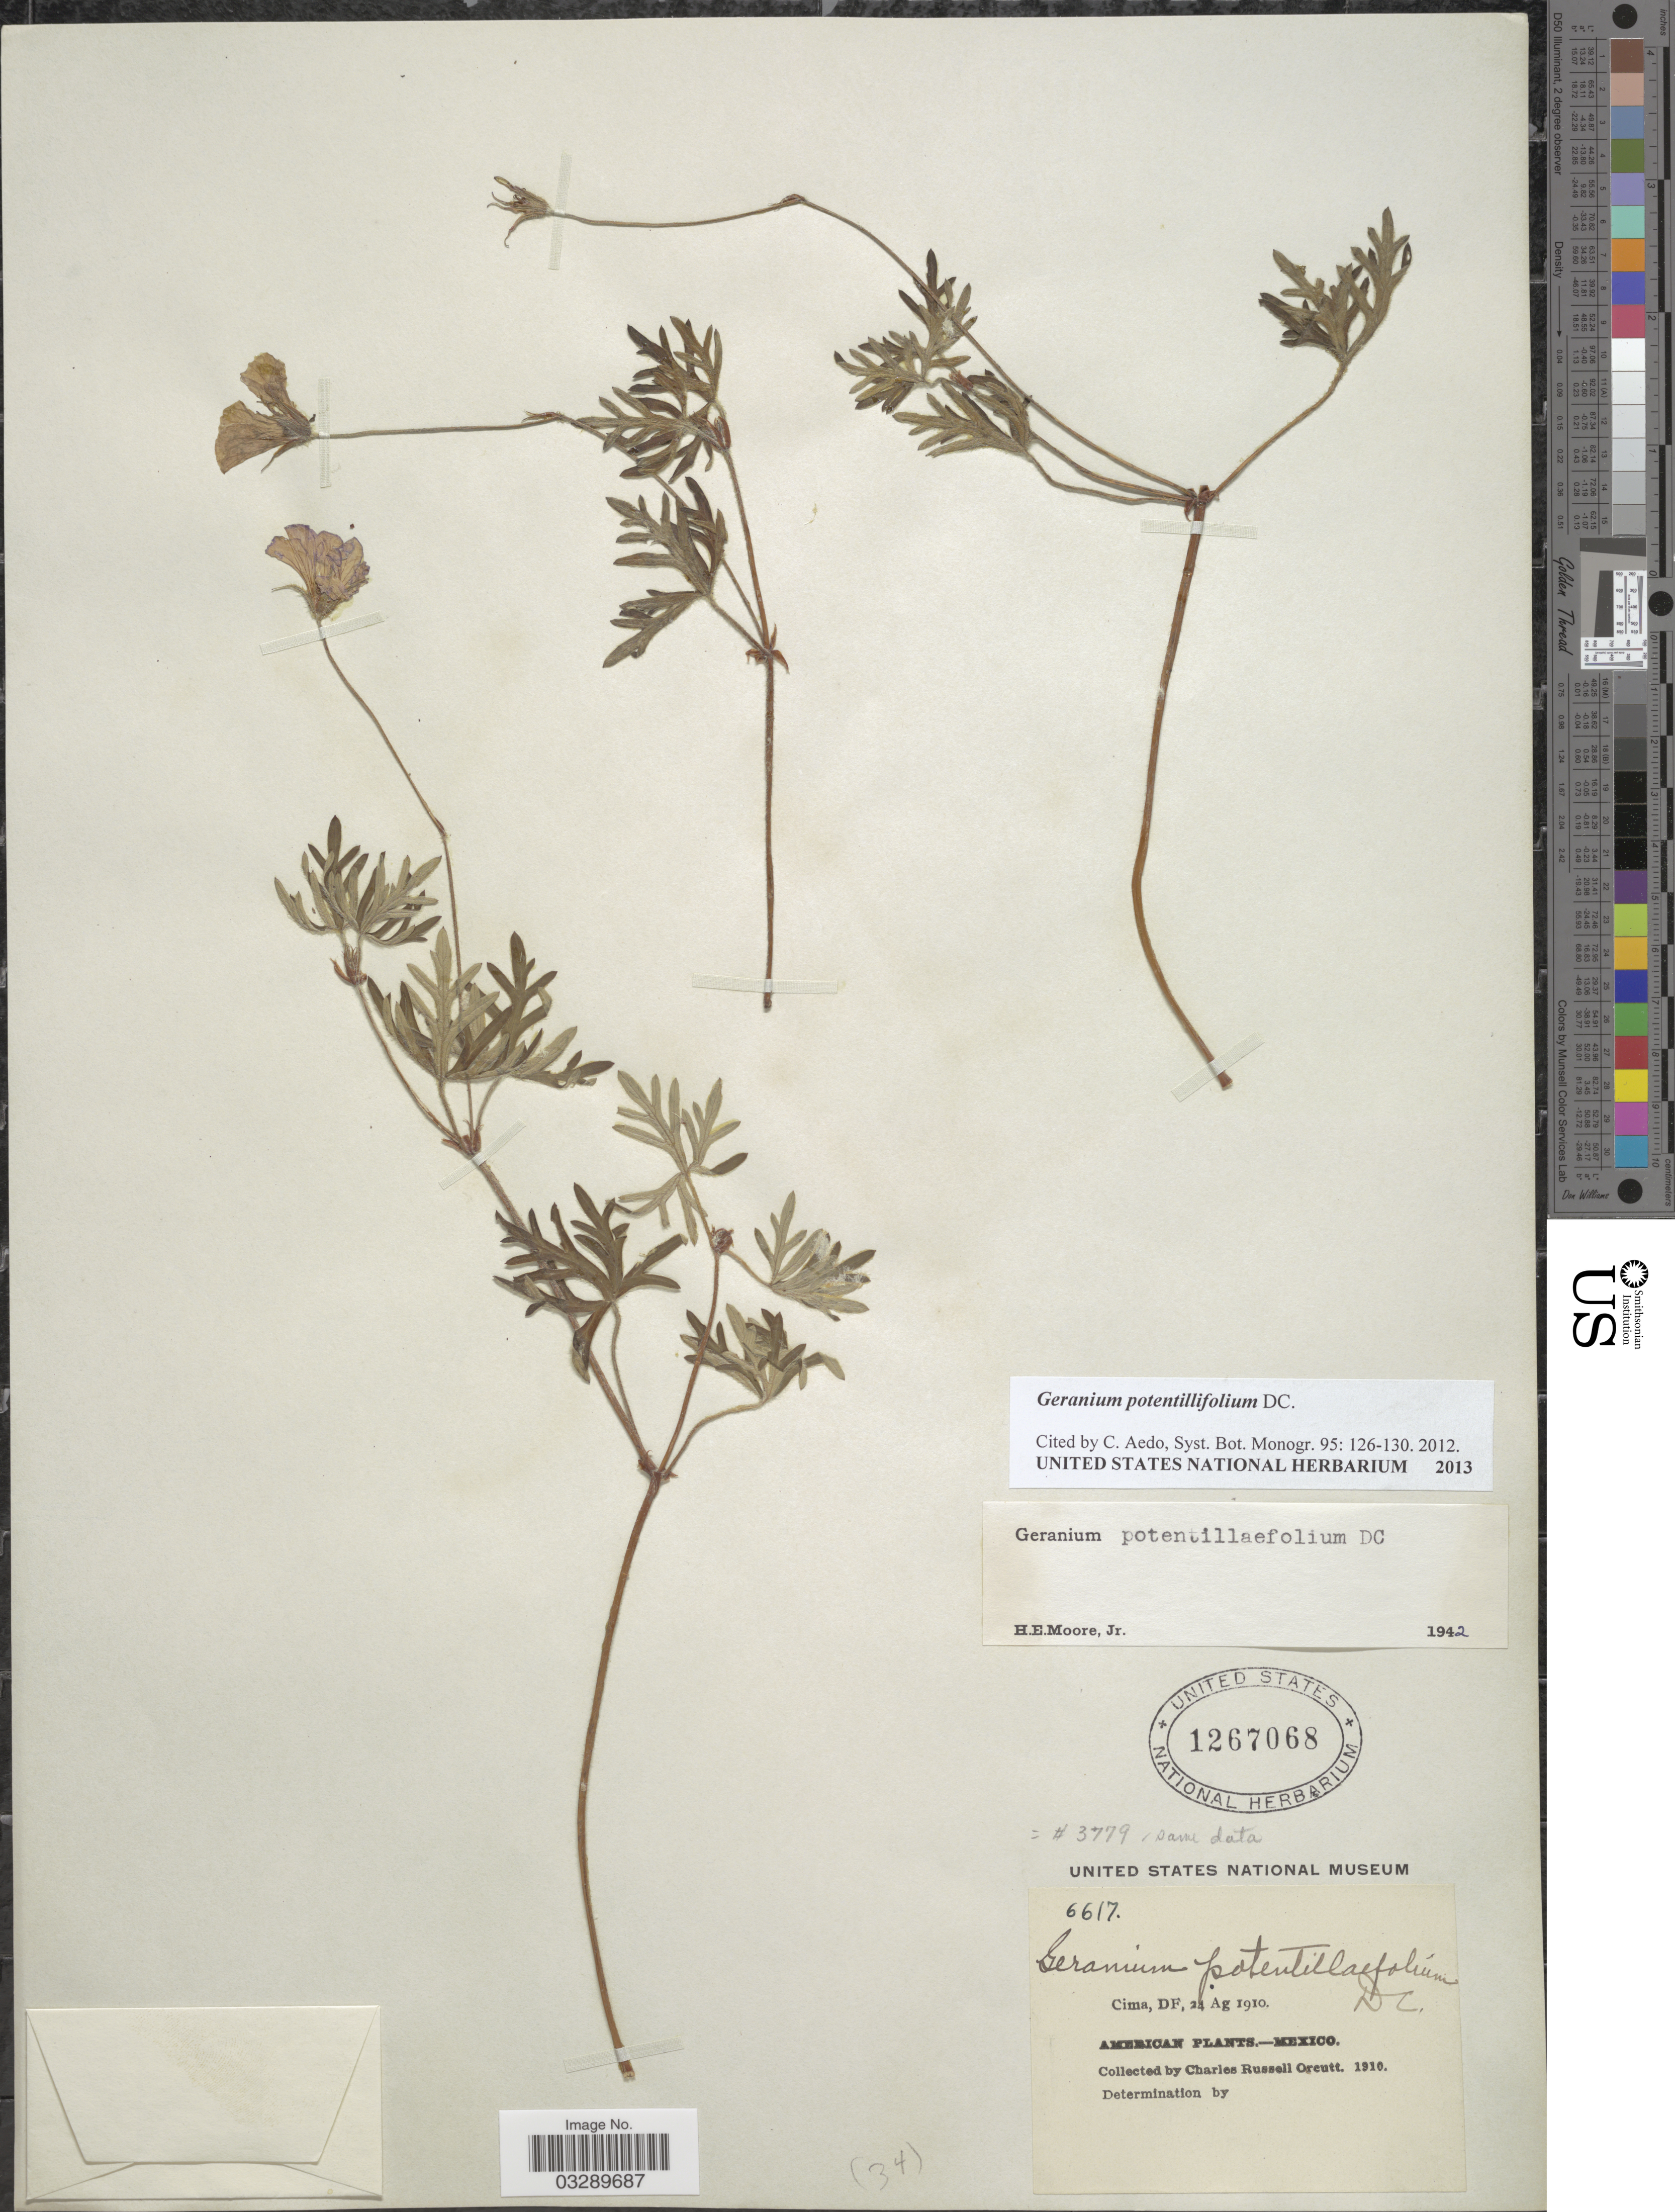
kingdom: Plantae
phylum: Tracheophyta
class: Magnoliopsida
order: Geraniales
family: Geraniaceae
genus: Geranium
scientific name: Geranium pontentillifolium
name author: DC.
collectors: C. R. Orcutt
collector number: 6617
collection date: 1910-08-24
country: Mexico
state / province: Distrito Federal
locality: Cima.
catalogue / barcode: US 1267068